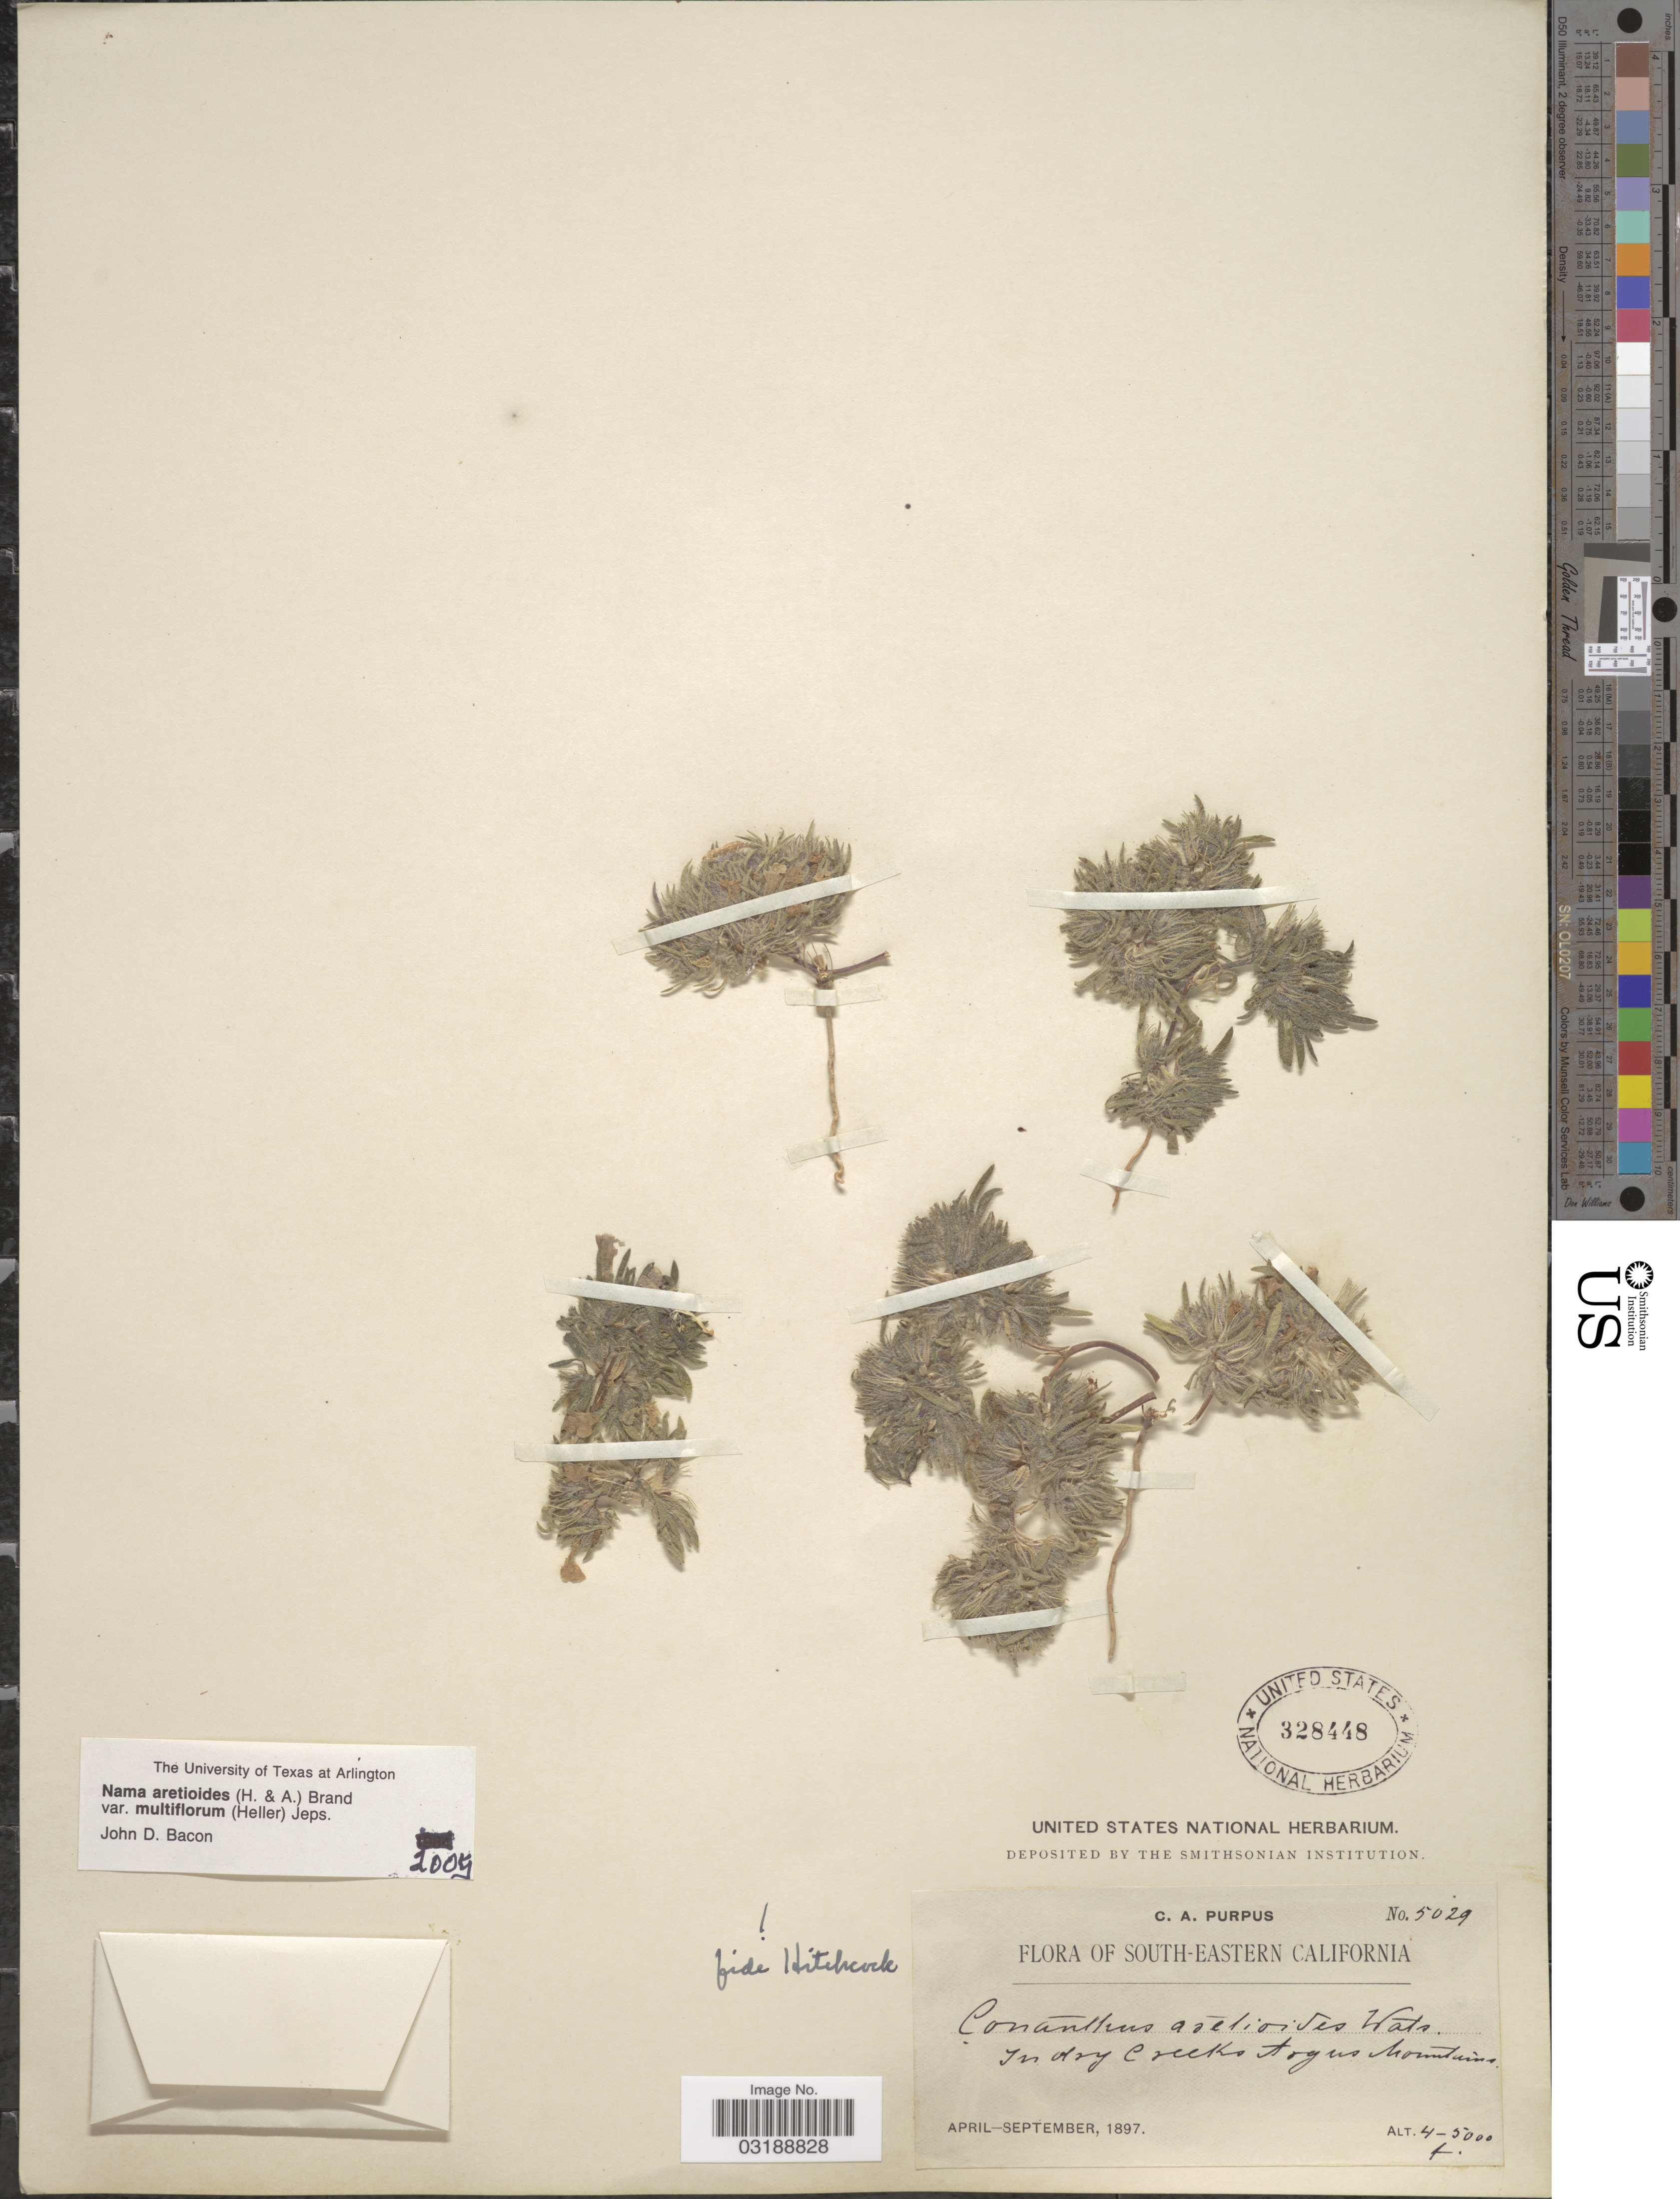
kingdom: Plantae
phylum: Tracheophyta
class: Magnoliopsida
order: Boraginales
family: Namaceae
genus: Nama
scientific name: Nama aretioides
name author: (Hook. & Arn.) Brand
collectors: C. A. Purpus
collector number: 5029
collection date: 1897-04/1897-09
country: United States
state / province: California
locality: South-Eastern California. In dry Creeks Argus Mountains.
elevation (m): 1219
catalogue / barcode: US 328448